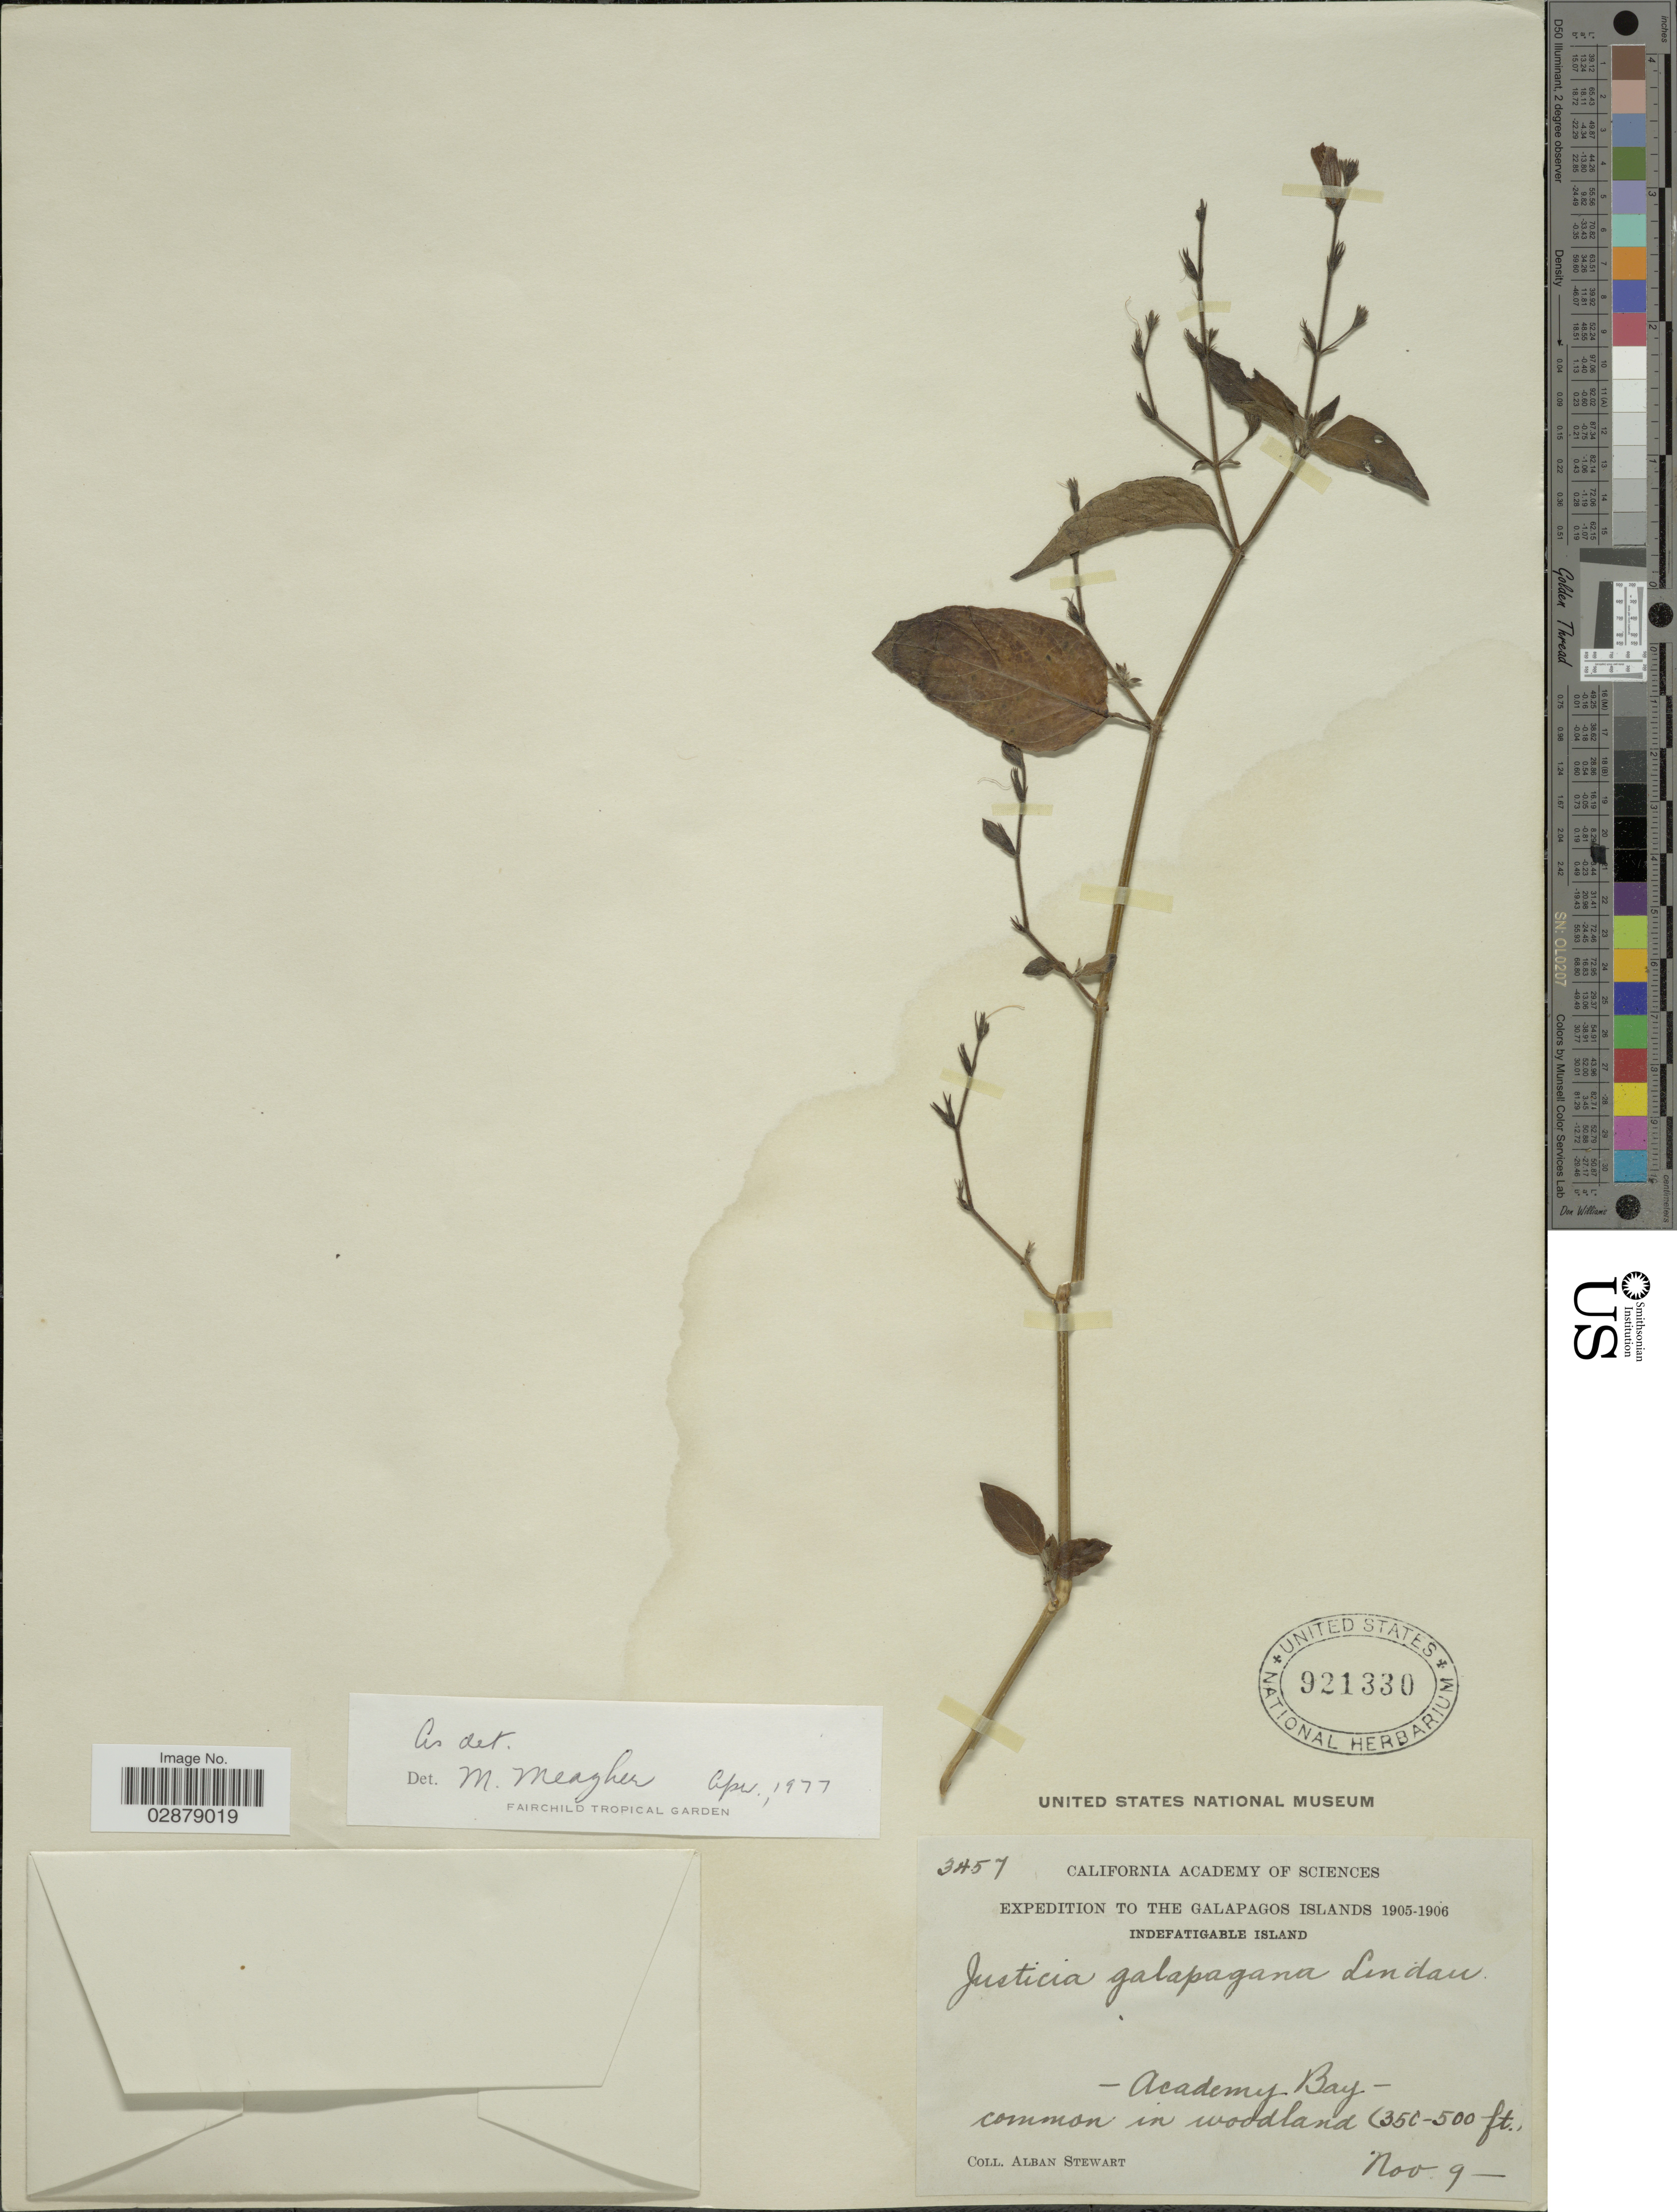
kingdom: Plantae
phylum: Tracheophyta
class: Magnoliopsida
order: Lamiales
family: Acanthaceae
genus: Justicia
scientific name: Justicia galapagana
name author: Lindau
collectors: A. Stewart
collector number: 3457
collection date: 1905-11-09/1906-11-09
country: Ecuador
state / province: Colón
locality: The Galapagos Islands. Indefatigable Island. Academy Bay.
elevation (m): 107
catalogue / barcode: US 921330